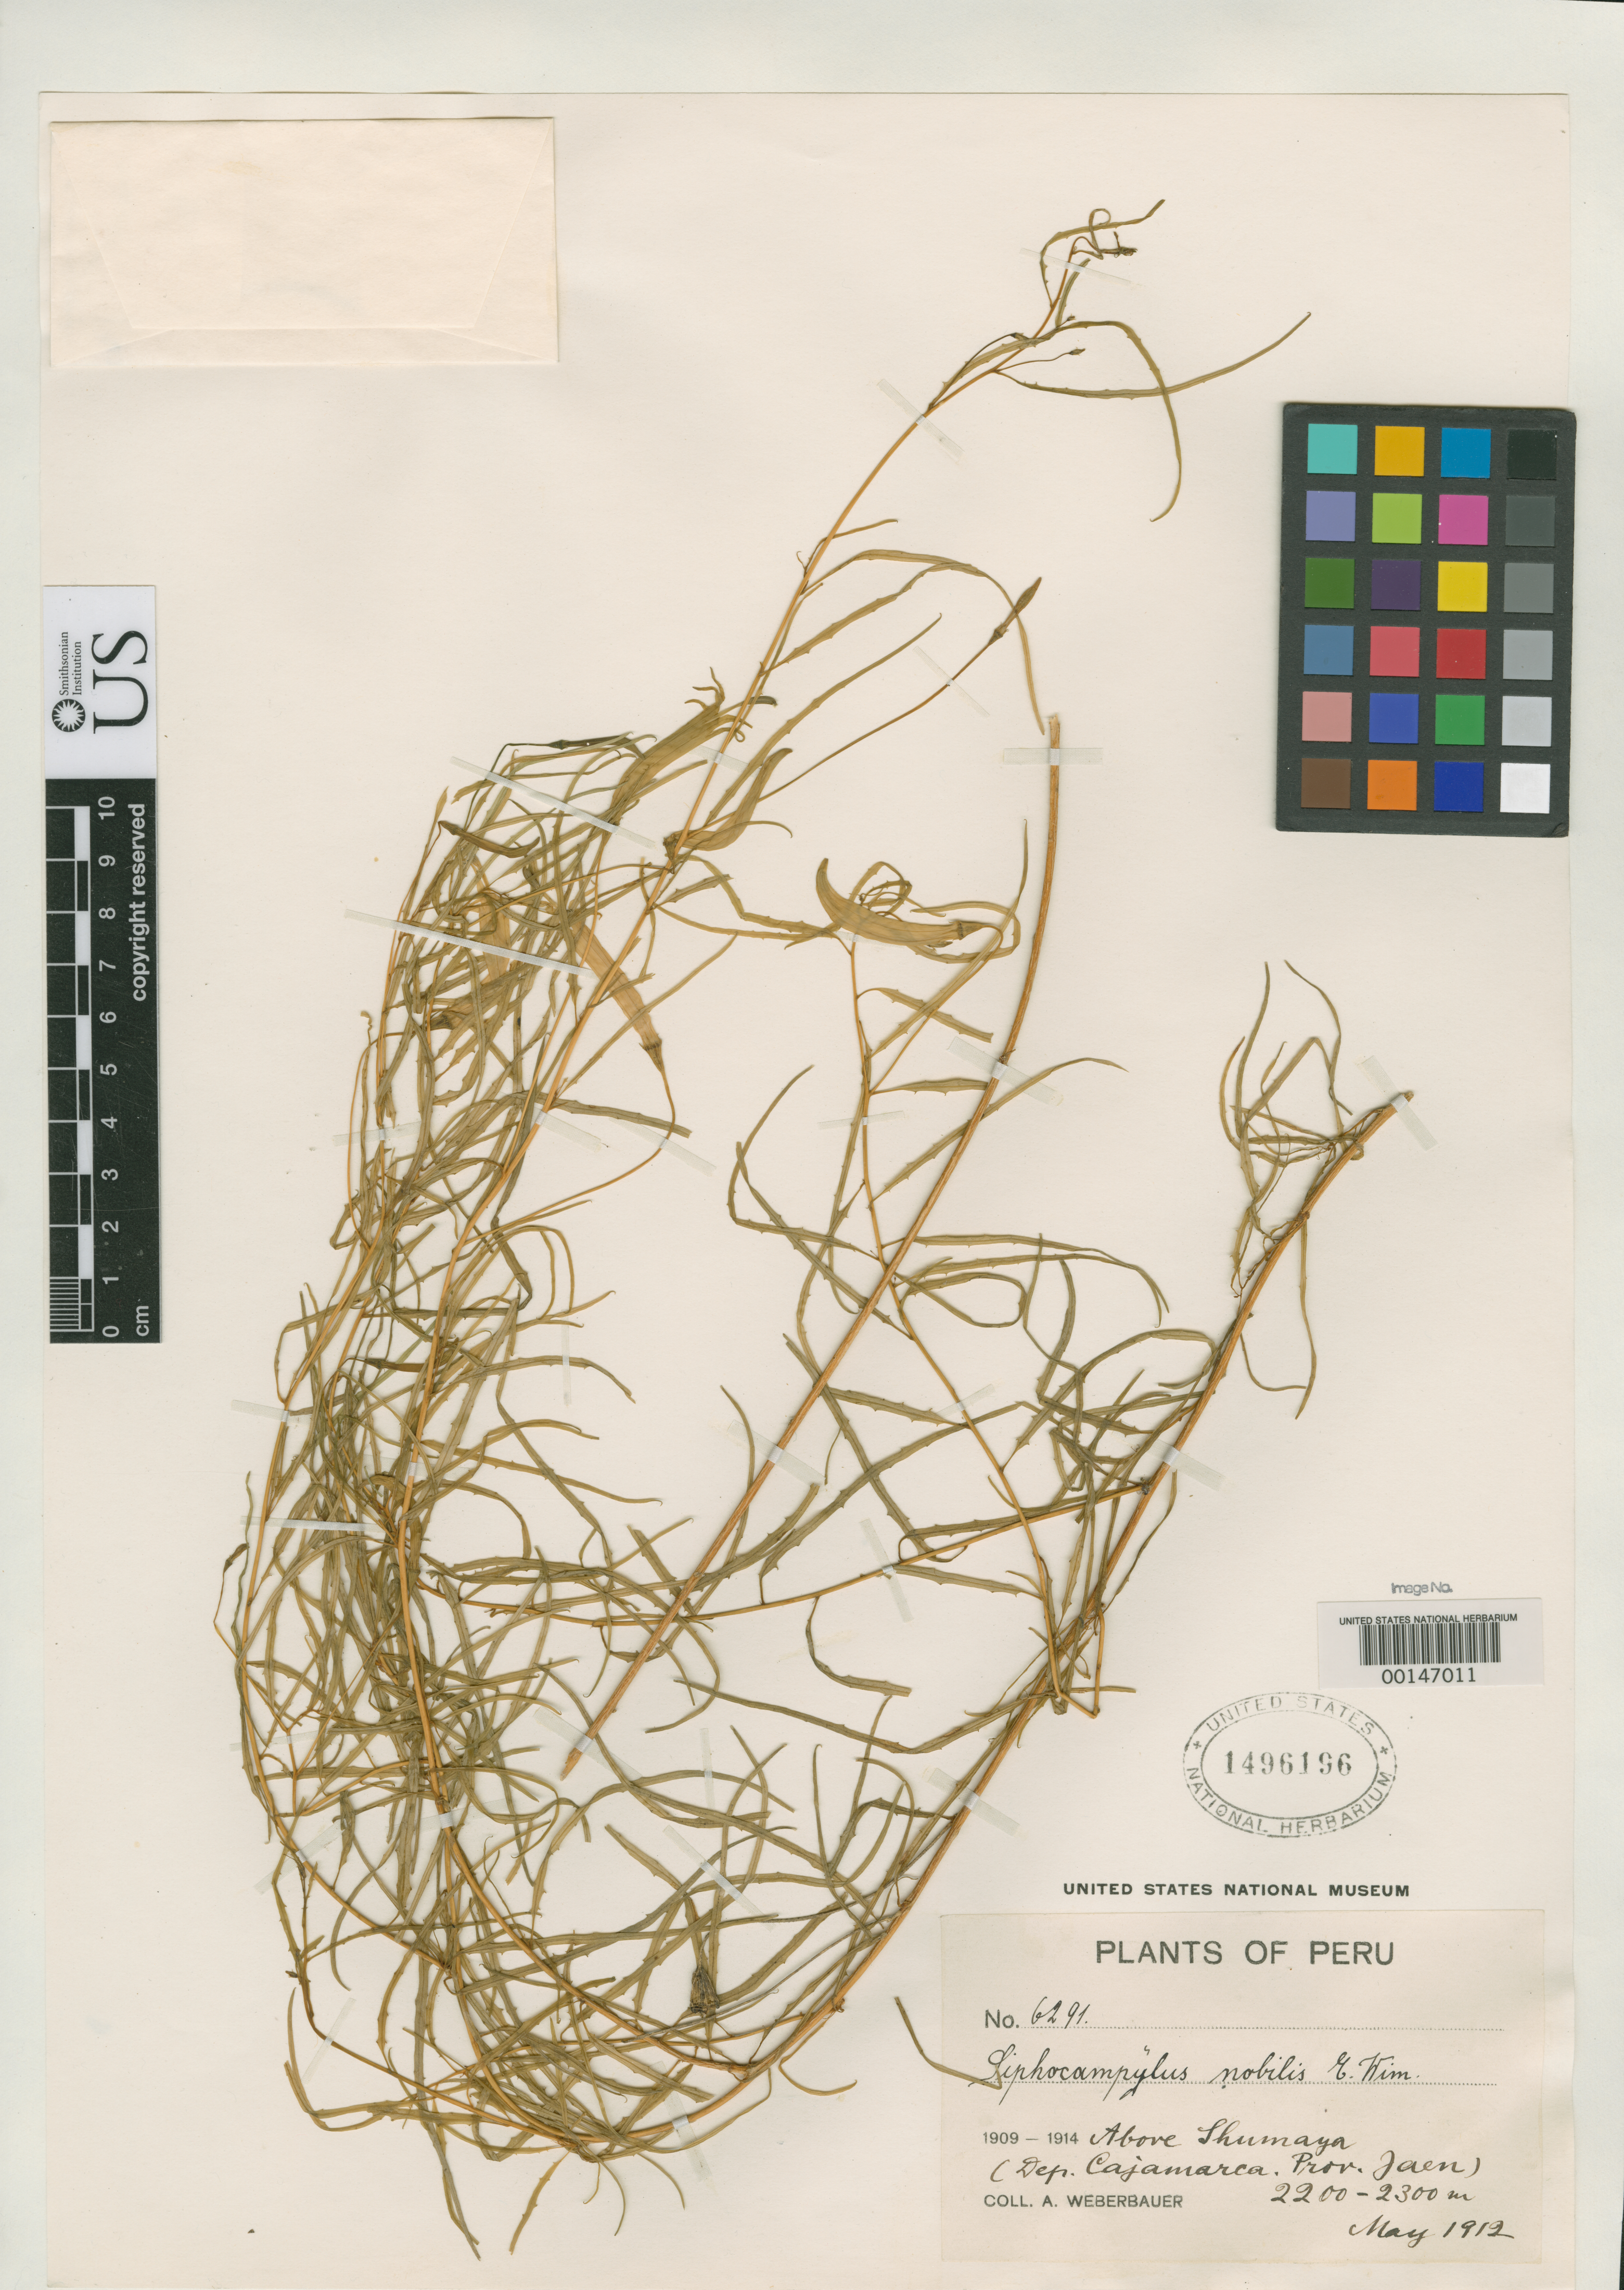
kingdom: Plantae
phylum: Tracheophyta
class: Magnoliopsida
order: Asterales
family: Campanulaceae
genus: Siphocampylus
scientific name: Siphocampylus nobilis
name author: E. Wimm.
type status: Type Collection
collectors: A. Weberbauer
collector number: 6291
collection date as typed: May 1912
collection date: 1912-05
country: Peru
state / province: Cajamarca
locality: Huanta Province, above Shumaya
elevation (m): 2200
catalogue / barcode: US 1496196